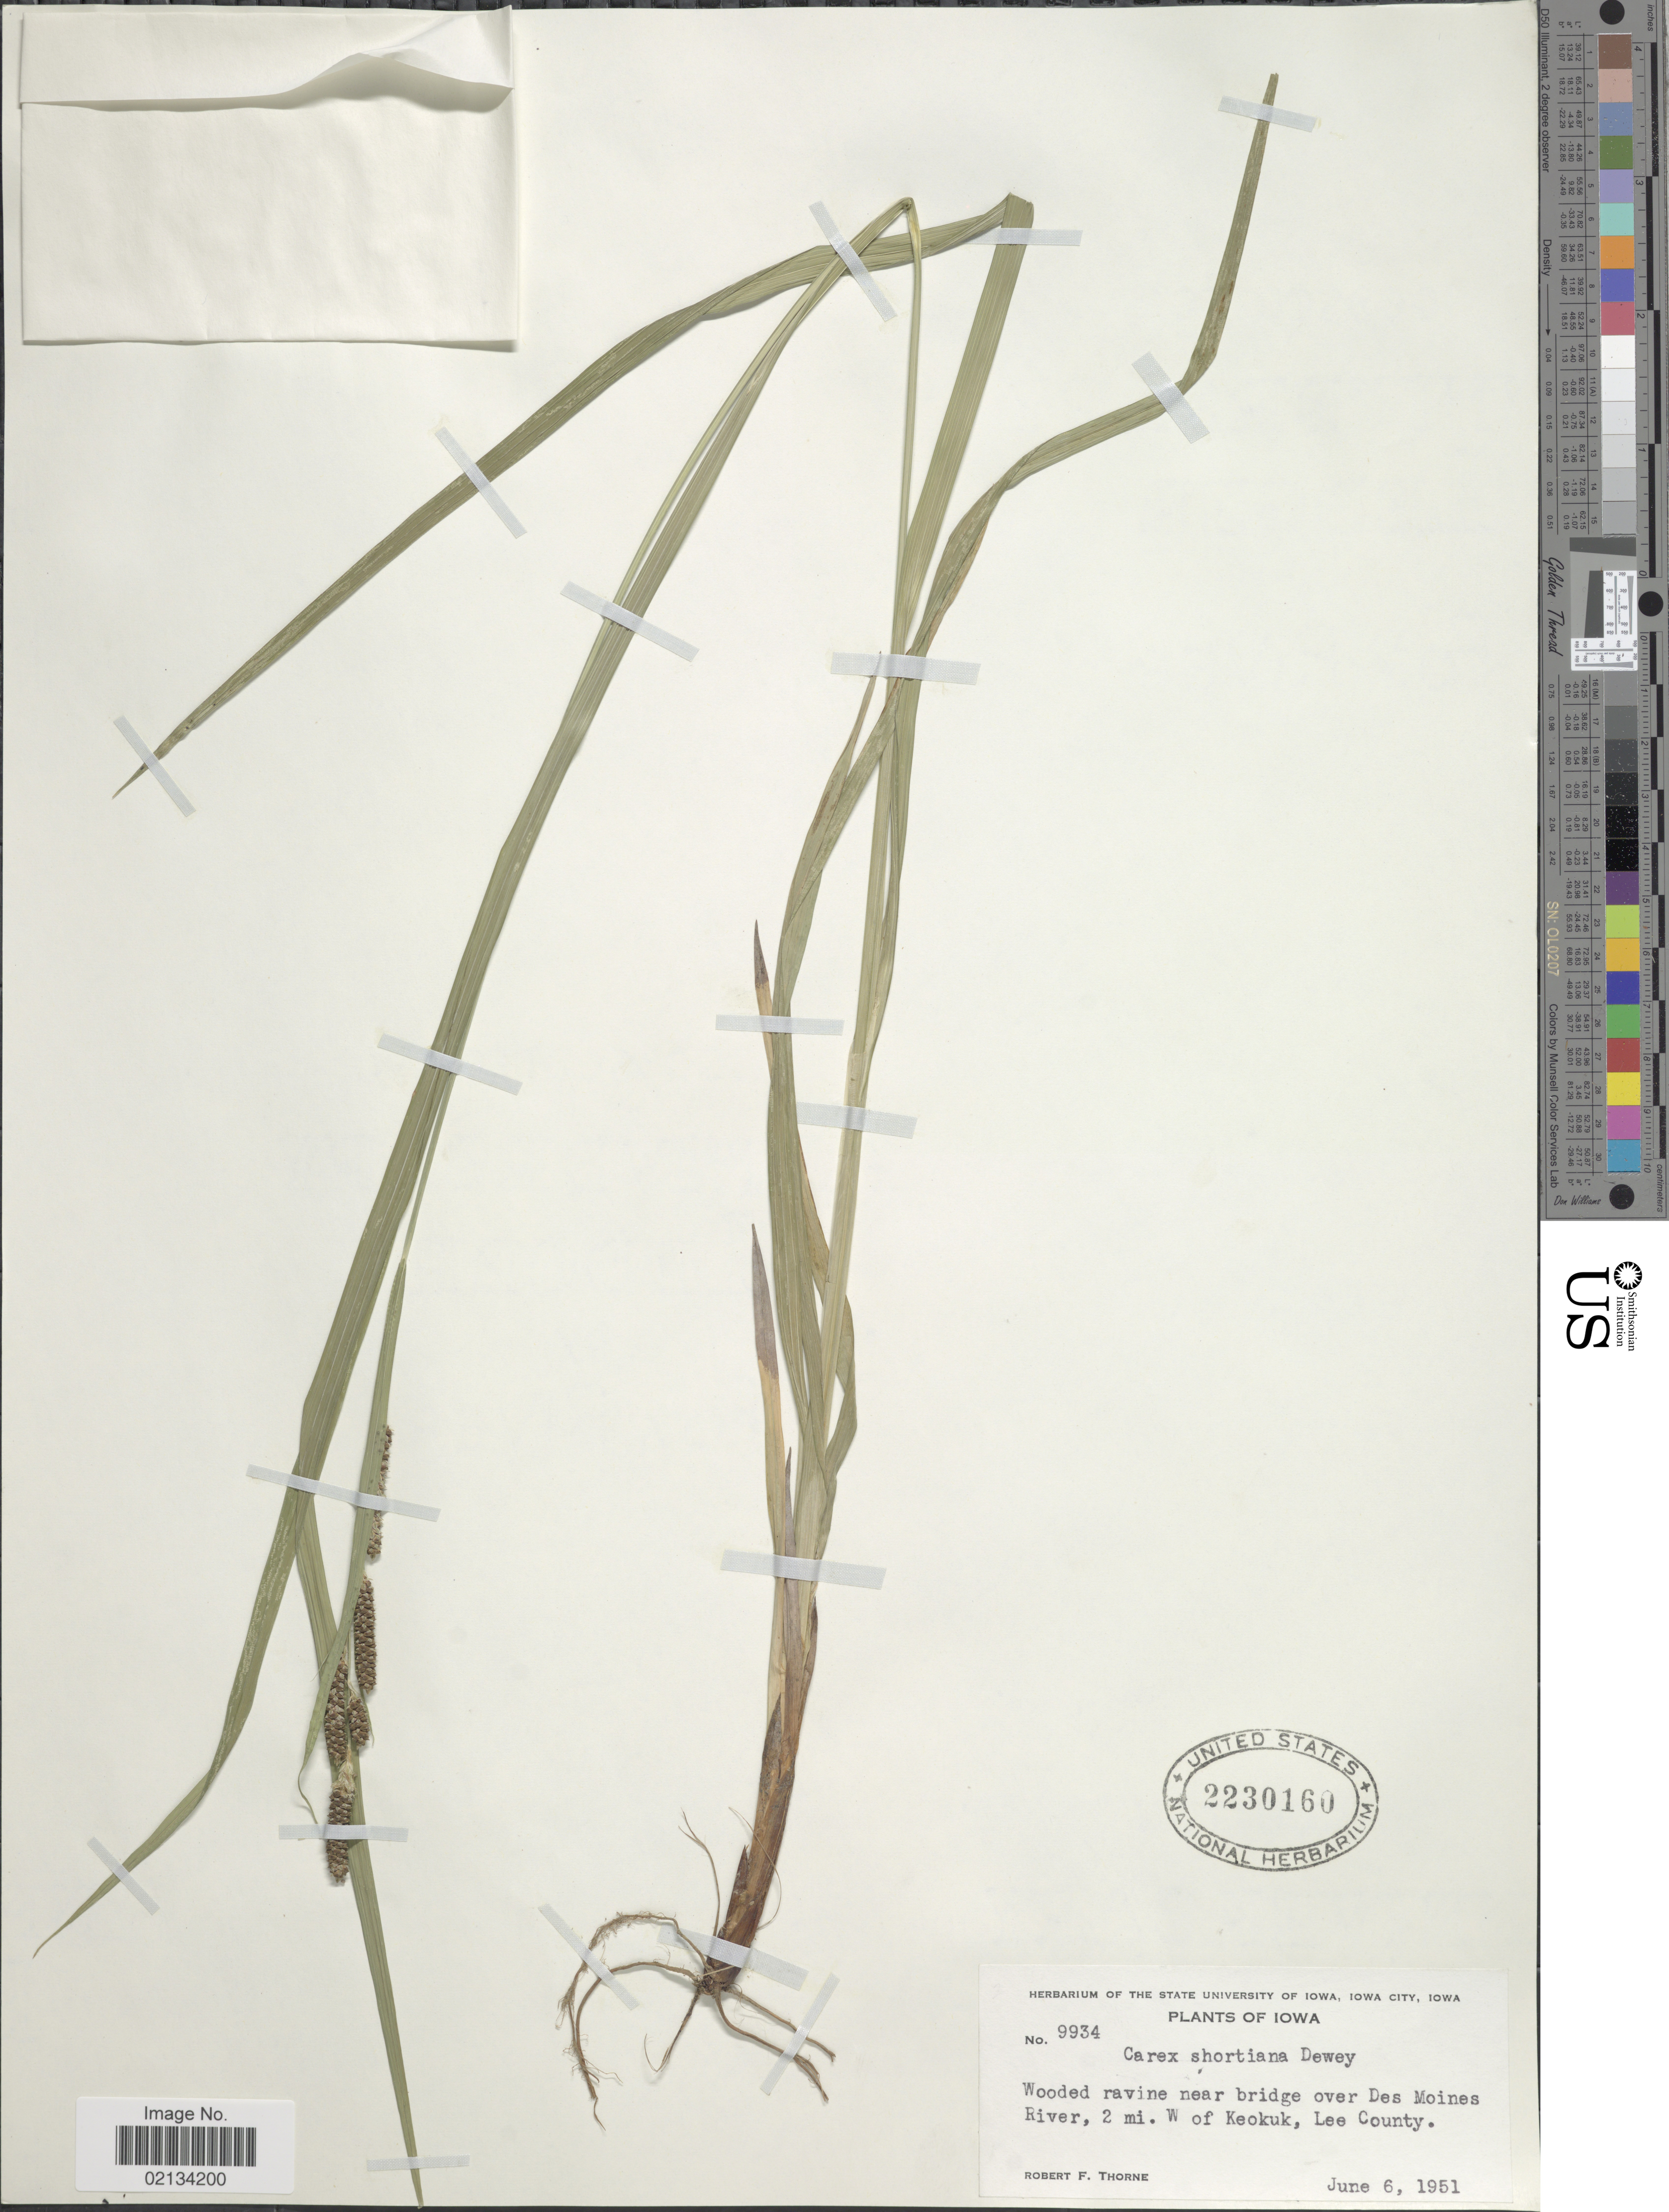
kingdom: Plantae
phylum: Tracheophyta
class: Liliopsida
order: Poales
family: Cyperaceae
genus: Carex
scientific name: Carex shortiana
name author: Dewey & Torr.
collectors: R. F. Thorne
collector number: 9934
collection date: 1951-06-06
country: United States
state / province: Iowa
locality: Wooded ravine near bridge over Des Moines River, 2 mi. W of Keokuk, Lee County.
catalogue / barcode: US 2230160